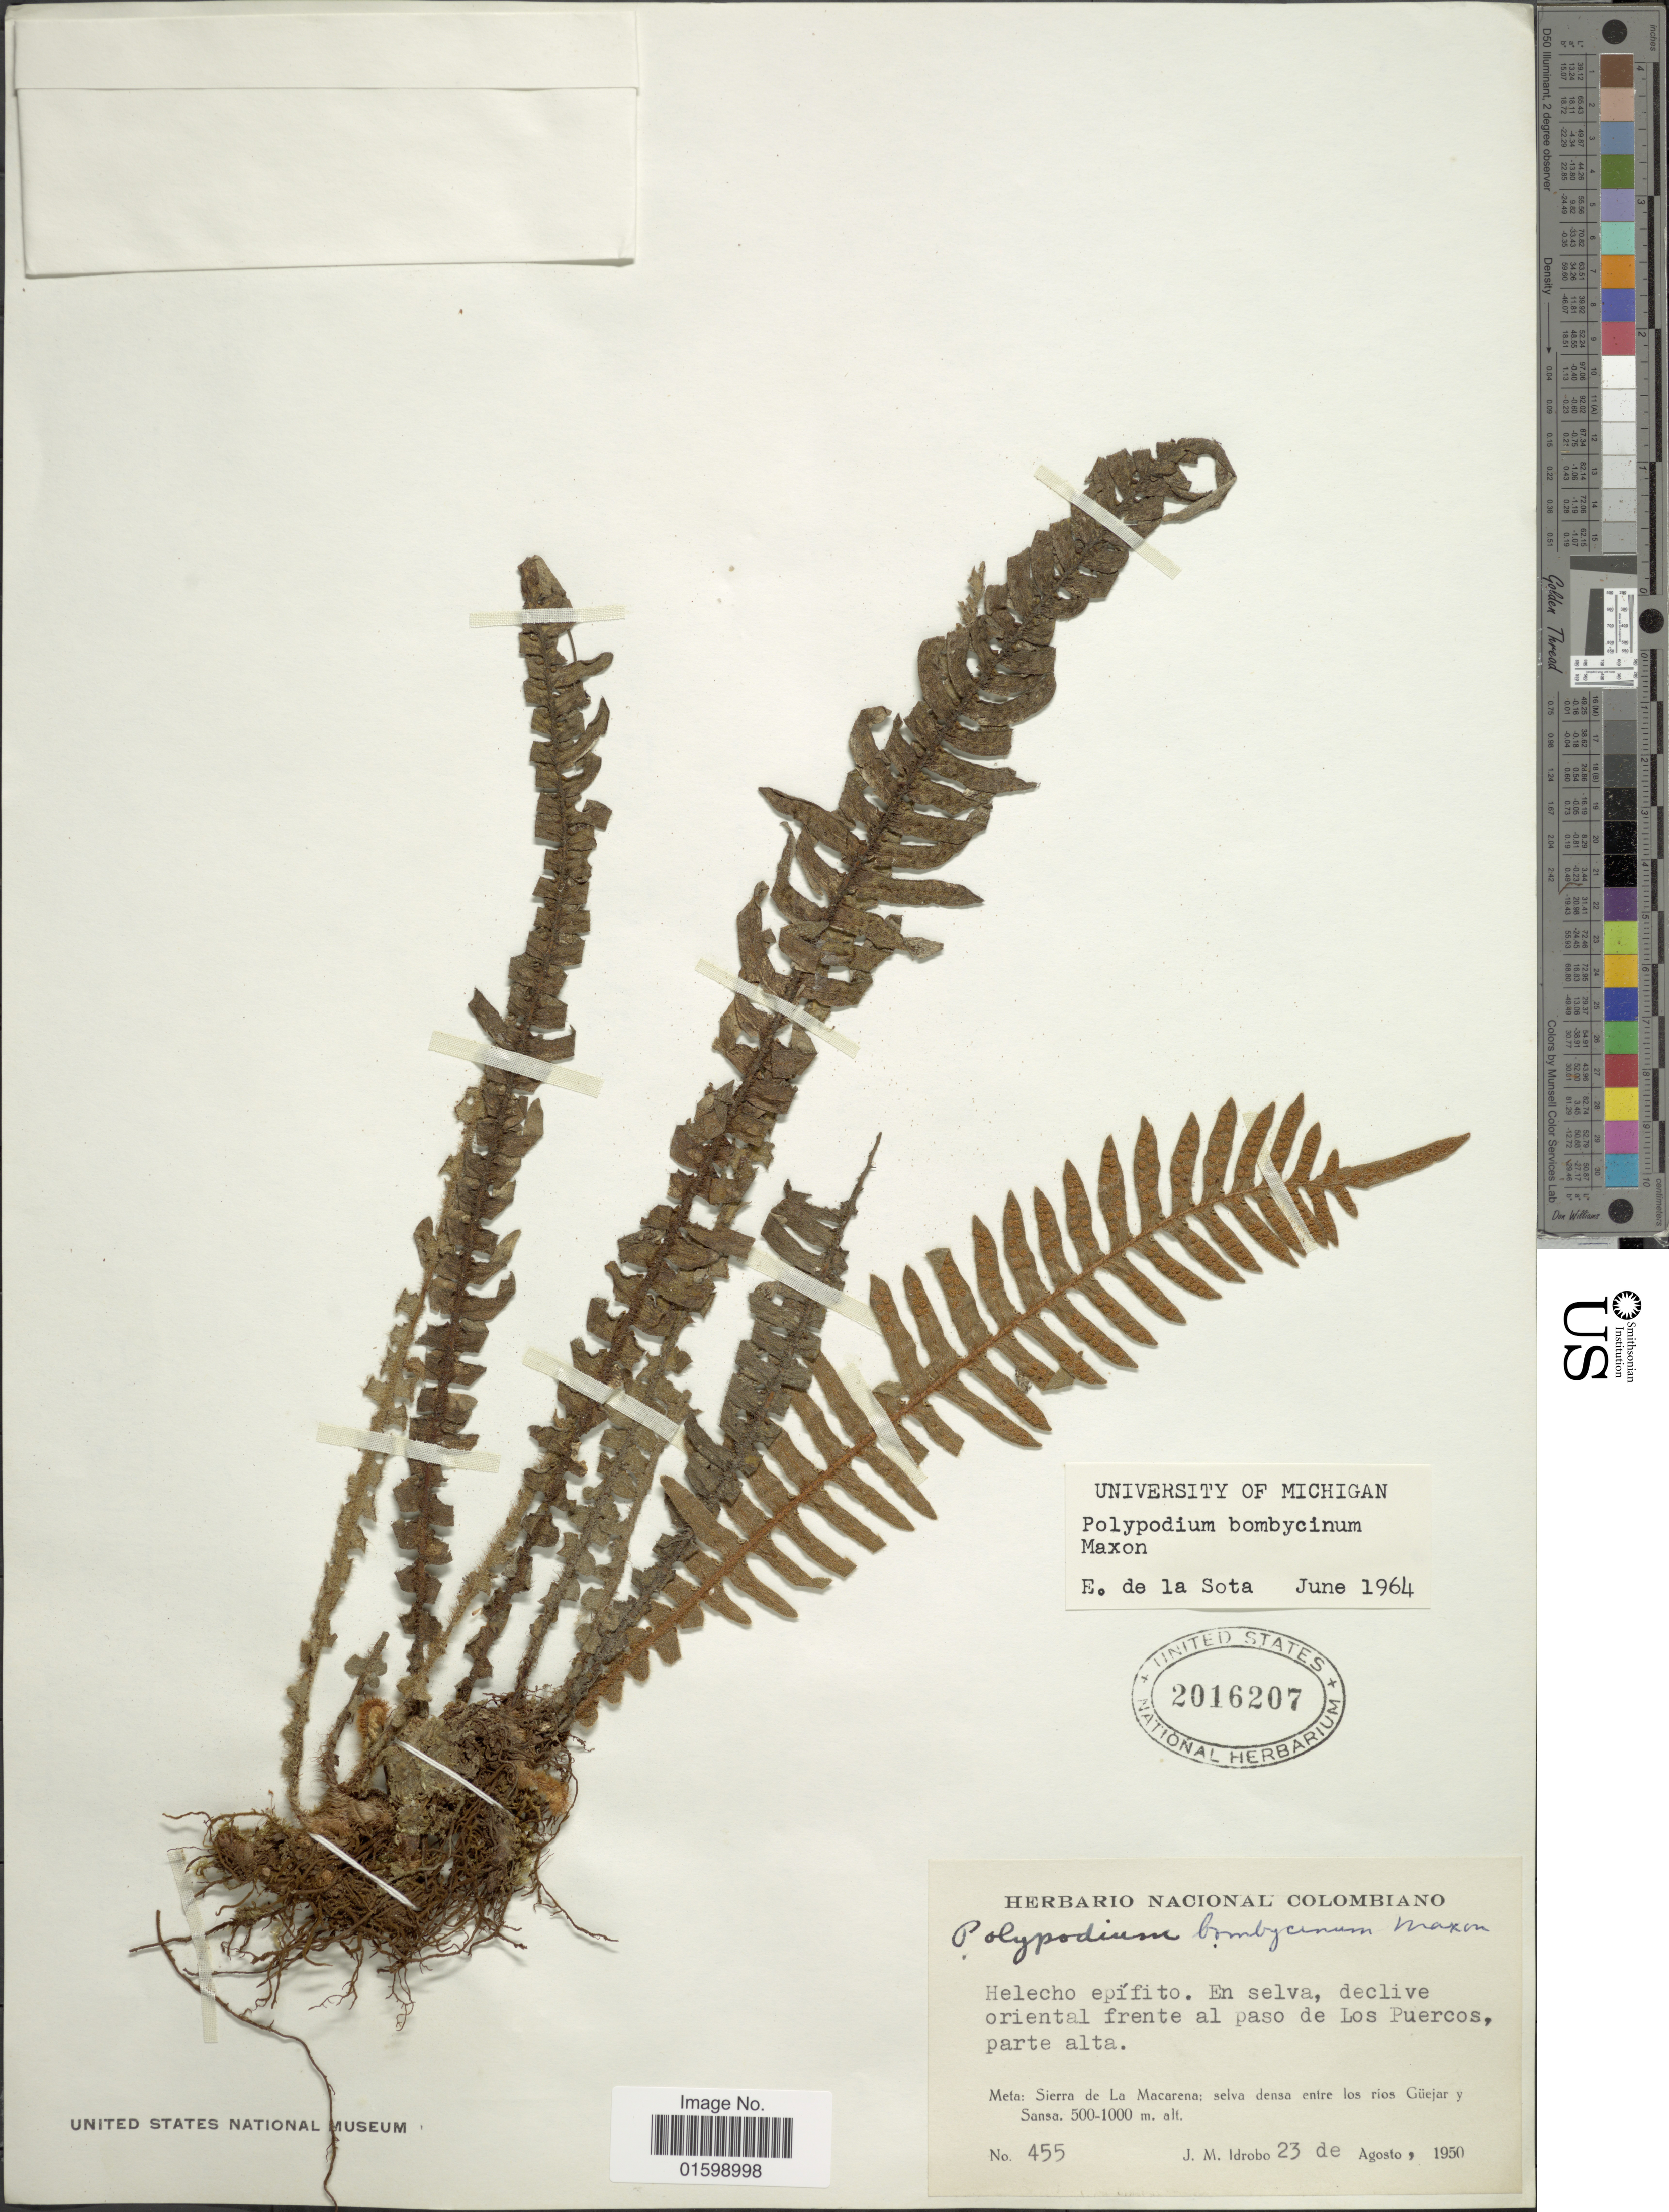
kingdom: Plantae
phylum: Tracheophyta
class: Polypodiopsida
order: Polypodiales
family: Polypodiaceae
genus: Pleopeltis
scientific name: Pleopeltis bombycina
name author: (Maxon) A.R. Sm.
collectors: J. M. Idrobo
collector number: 455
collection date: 1950-08-23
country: Colombia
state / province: Meta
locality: Helecho epífito, en selva, declive oriental frente al paso de Los Puercos, parte alte, Sierra de La Macarena: selva dense entire los rios Güejar y Sansa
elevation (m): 500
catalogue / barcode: US 2016207